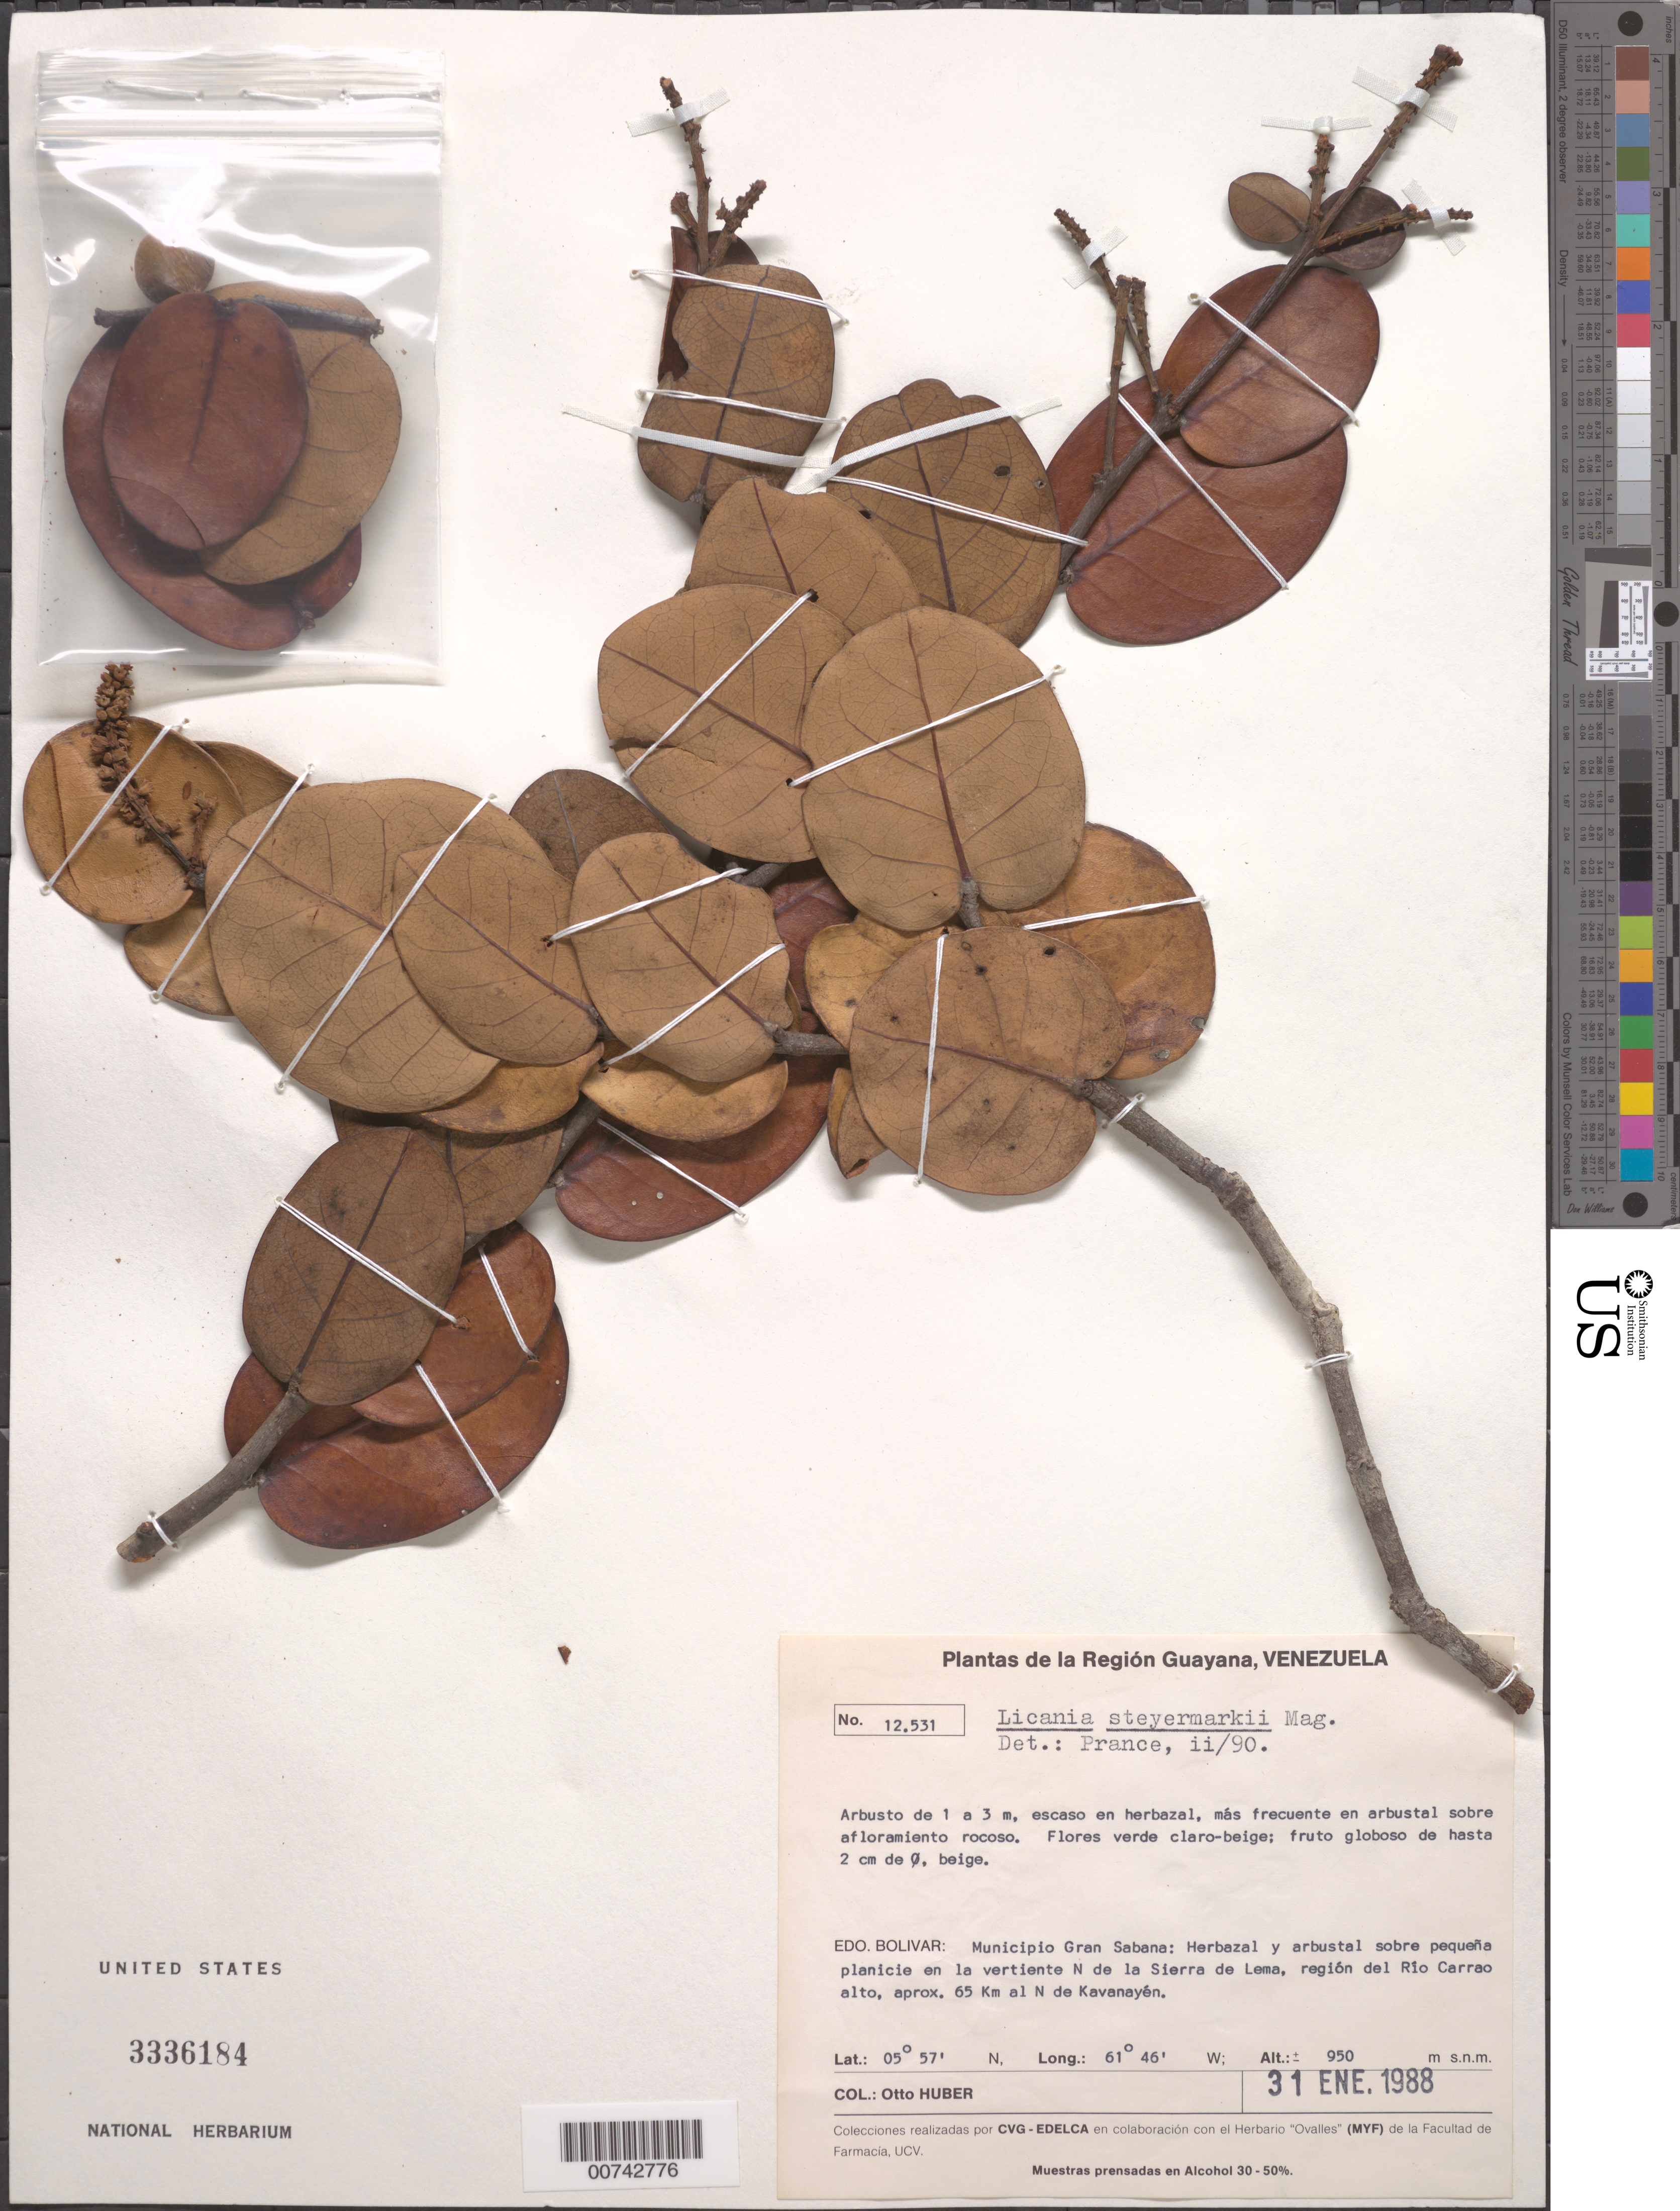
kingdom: Plantae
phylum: Tracheophyta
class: Magnoliopsida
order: Malpighiales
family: Chrysobalanaceae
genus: Licania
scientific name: Licania steyermarkii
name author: Maguire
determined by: Prance, G. T.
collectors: O. Huber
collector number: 12531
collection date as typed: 31-Jan-88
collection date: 1988-01-31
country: Venezuela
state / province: Bolívar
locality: Mun. Gran Sabana, Sierra de Lema, en la vertiente N; region del Río Carrao alto, aprox 65 m a N de Kavanayén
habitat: Herbazal. Herbazal y arbustal sobre pequena planicie; en arbustal sobre afloramiento rocoso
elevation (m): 950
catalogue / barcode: US 3336184